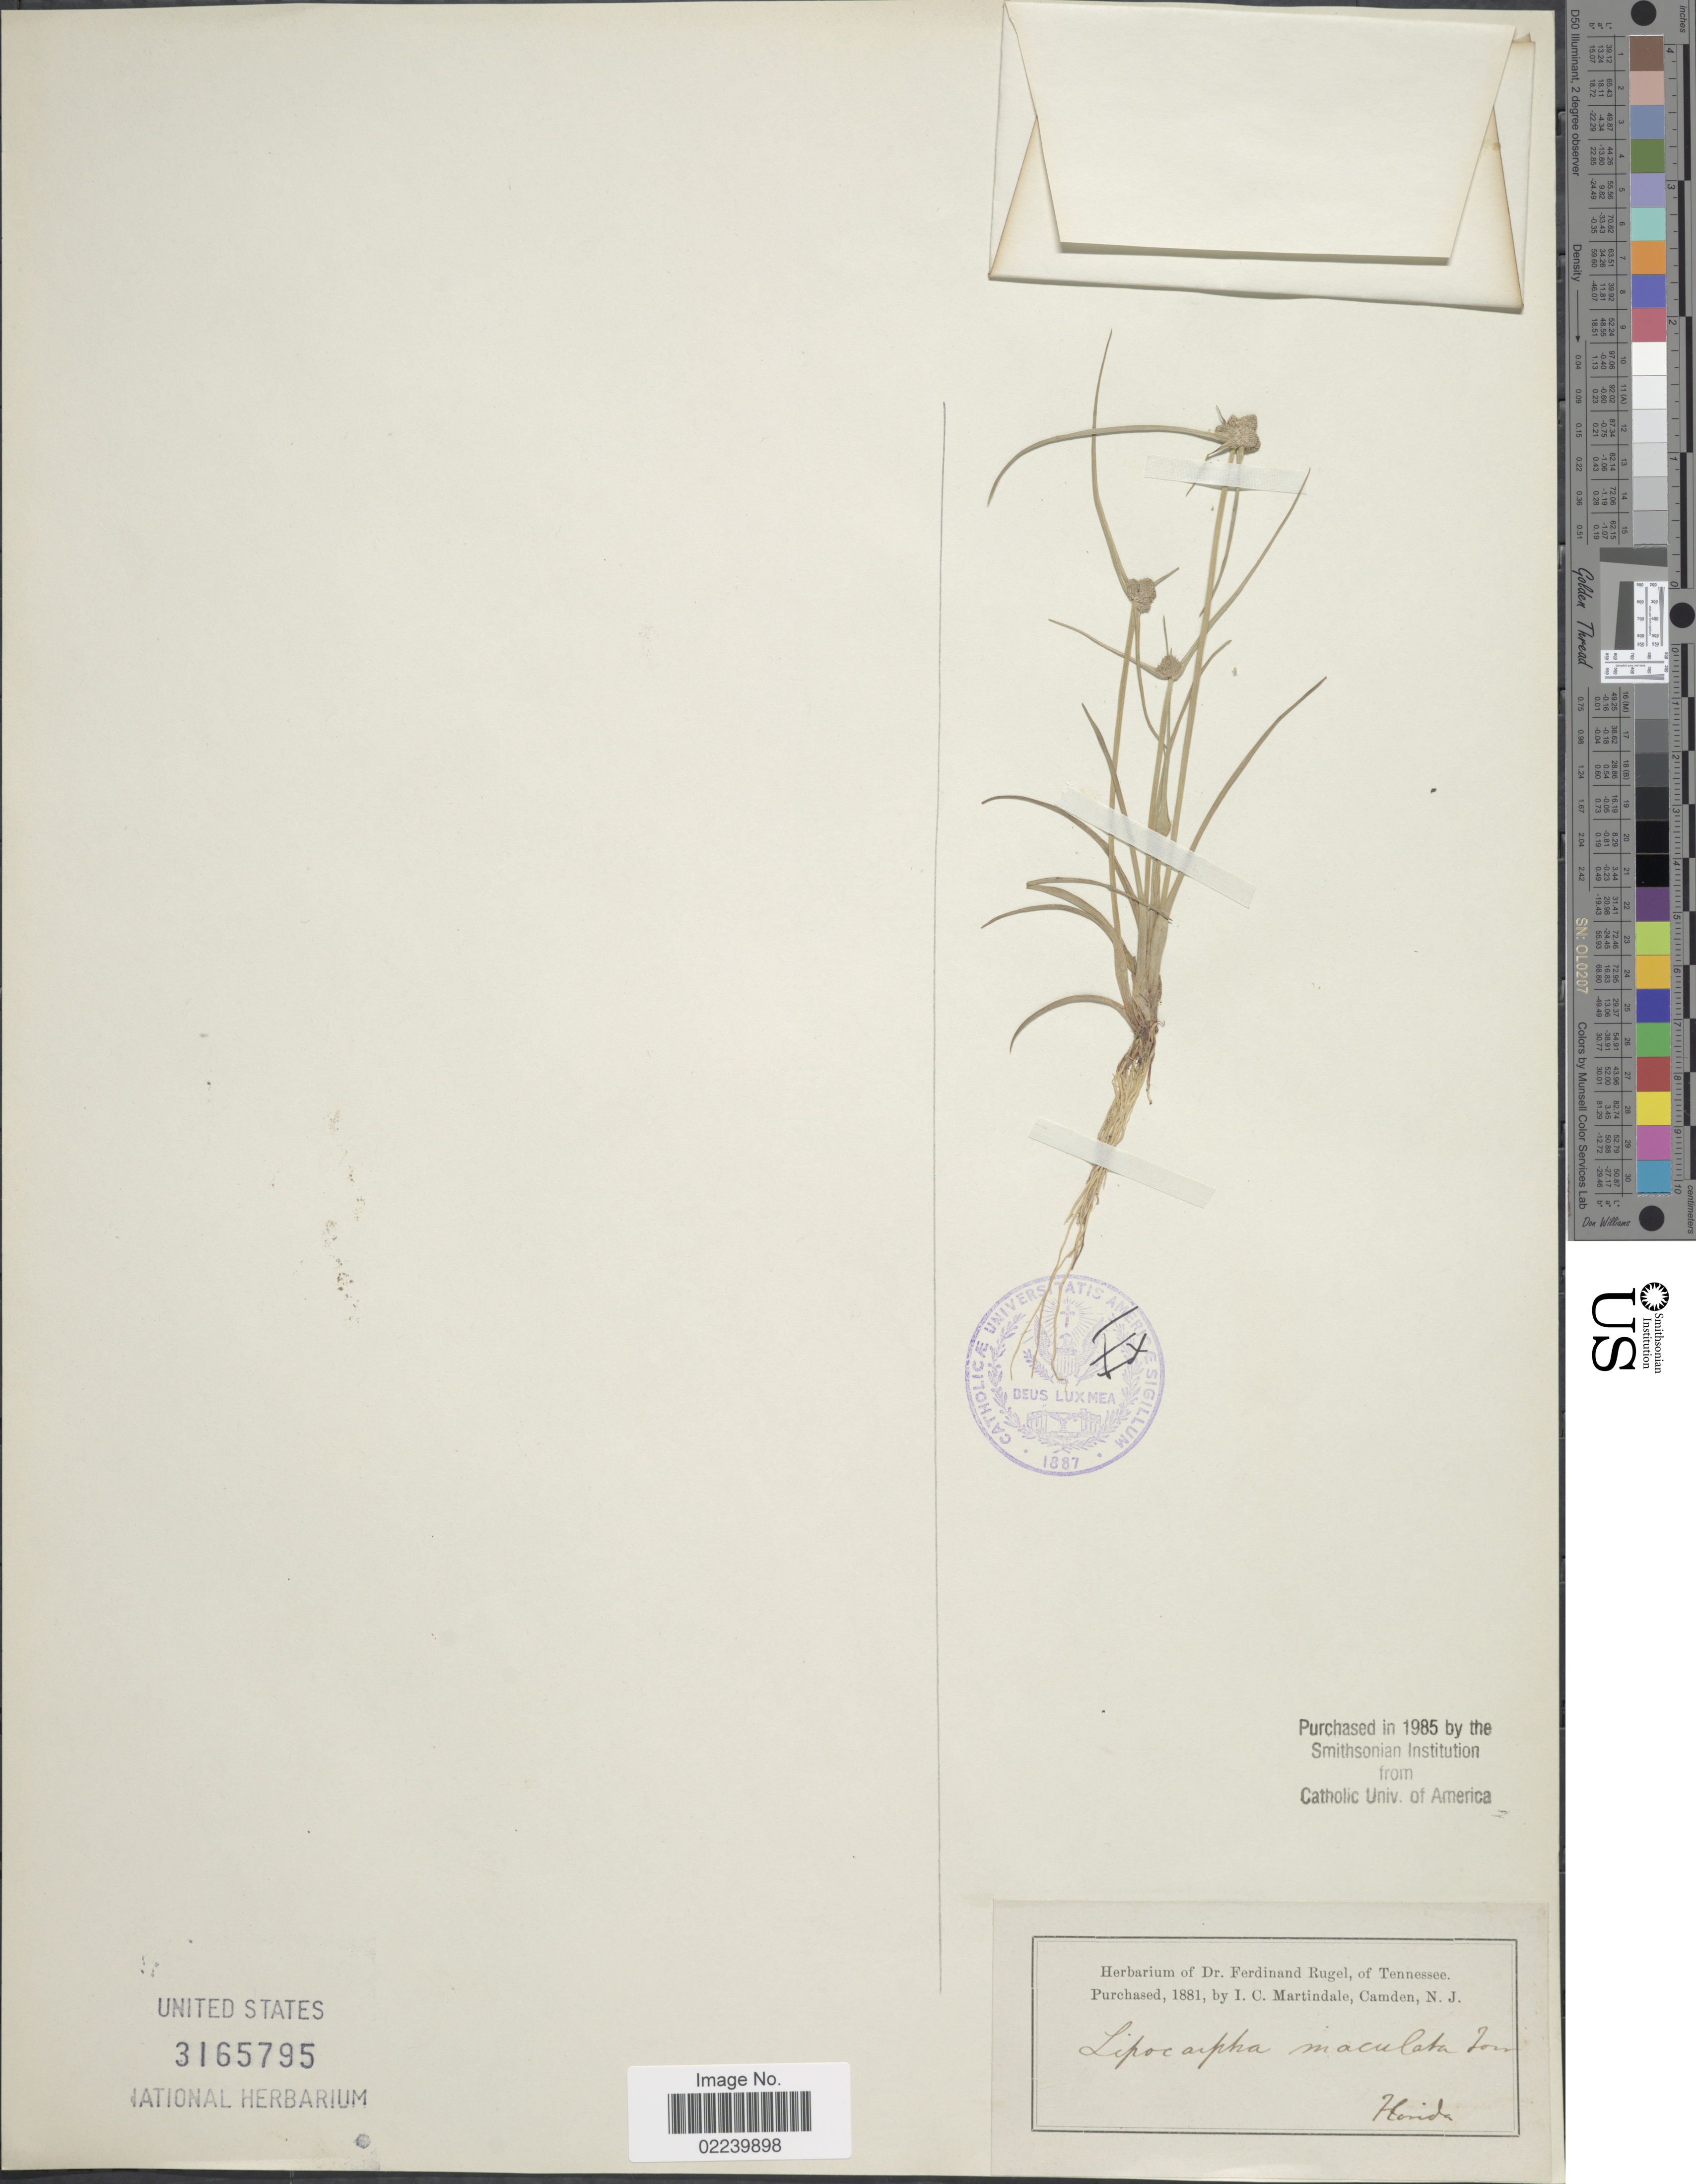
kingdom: Plantae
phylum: Tracheophyta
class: Liliopsida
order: Poales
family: Cyperaceae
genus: Cyperus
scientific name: Cyperus neotropicalis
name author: Alain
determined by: Strong, M. T., (US), Smithsonian Institution - National Museum of Natural History (UNITED STATES)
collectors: I. C. Martindale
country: United States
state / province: Florida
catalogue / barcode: US 3165795